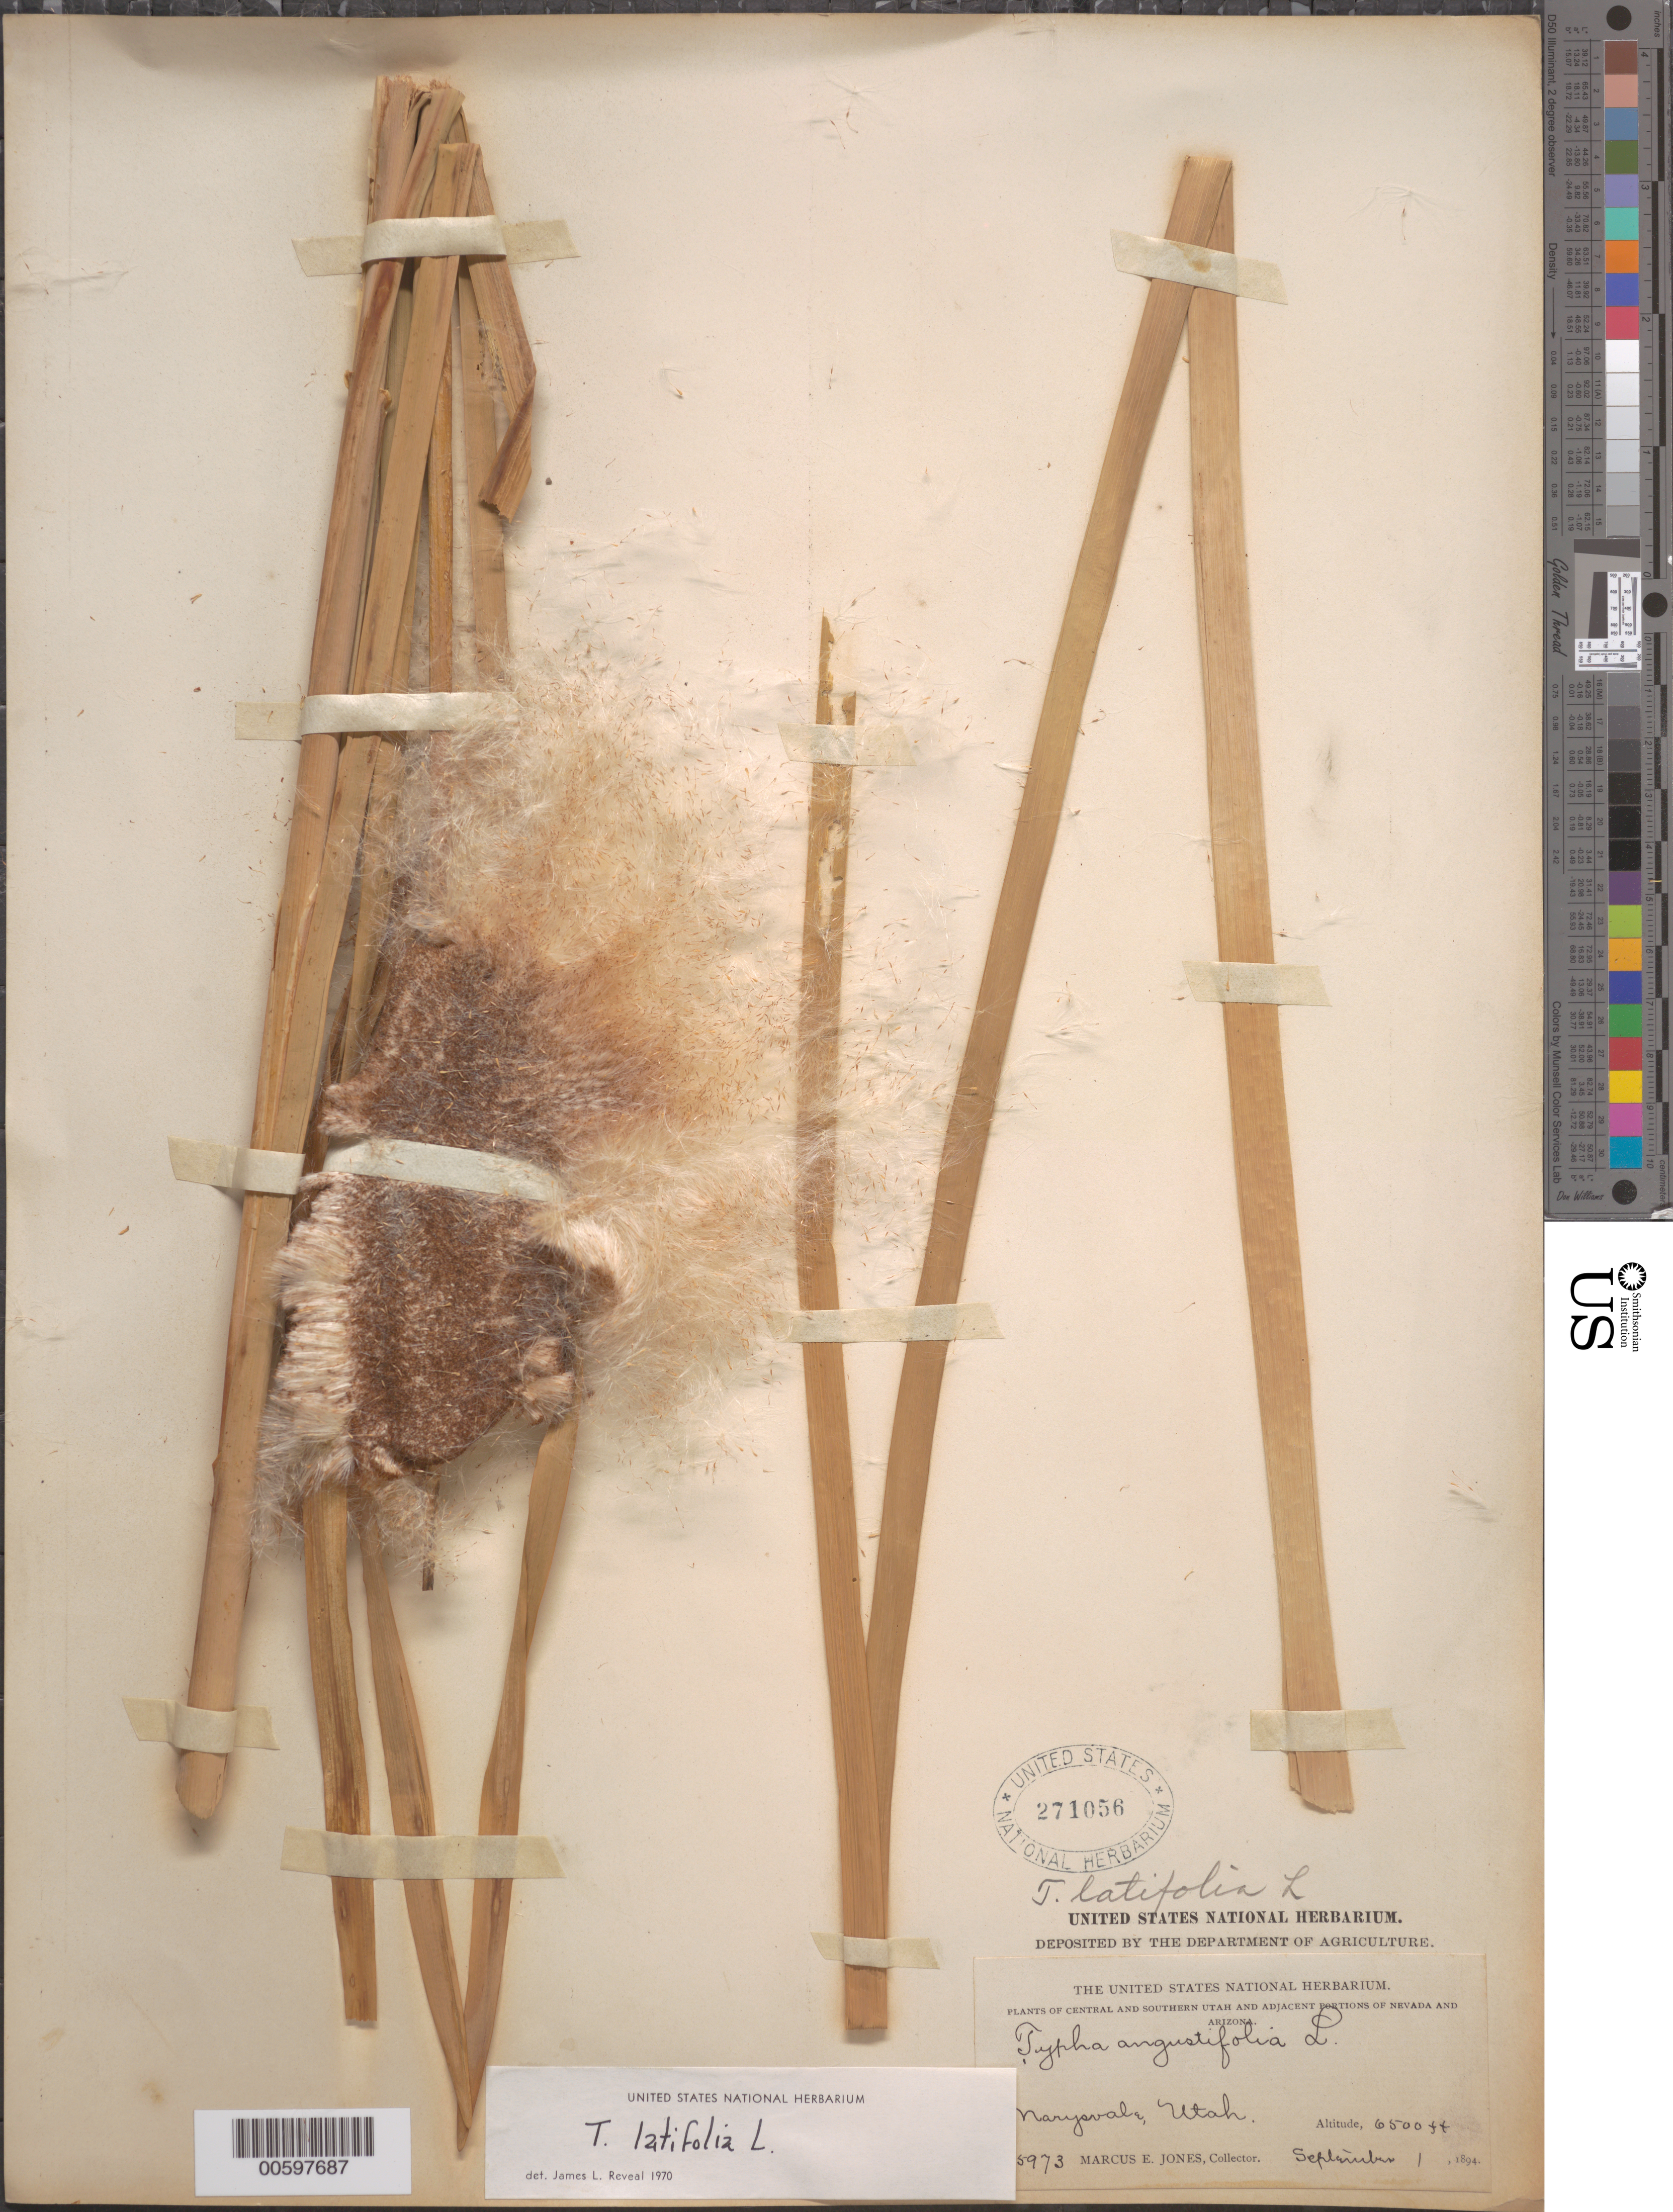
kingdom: Plantae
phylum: Tracheophyta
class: Liliopsida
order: Poales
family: Typhaceae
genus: Typha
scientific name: Typha latifolia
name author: L.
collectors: M. E. Jones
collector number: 5973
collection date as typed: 01 Sep 1894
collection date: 1894-09-01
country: United States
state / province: Utah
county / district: Piute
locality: Marysvale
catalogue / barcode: US 271056